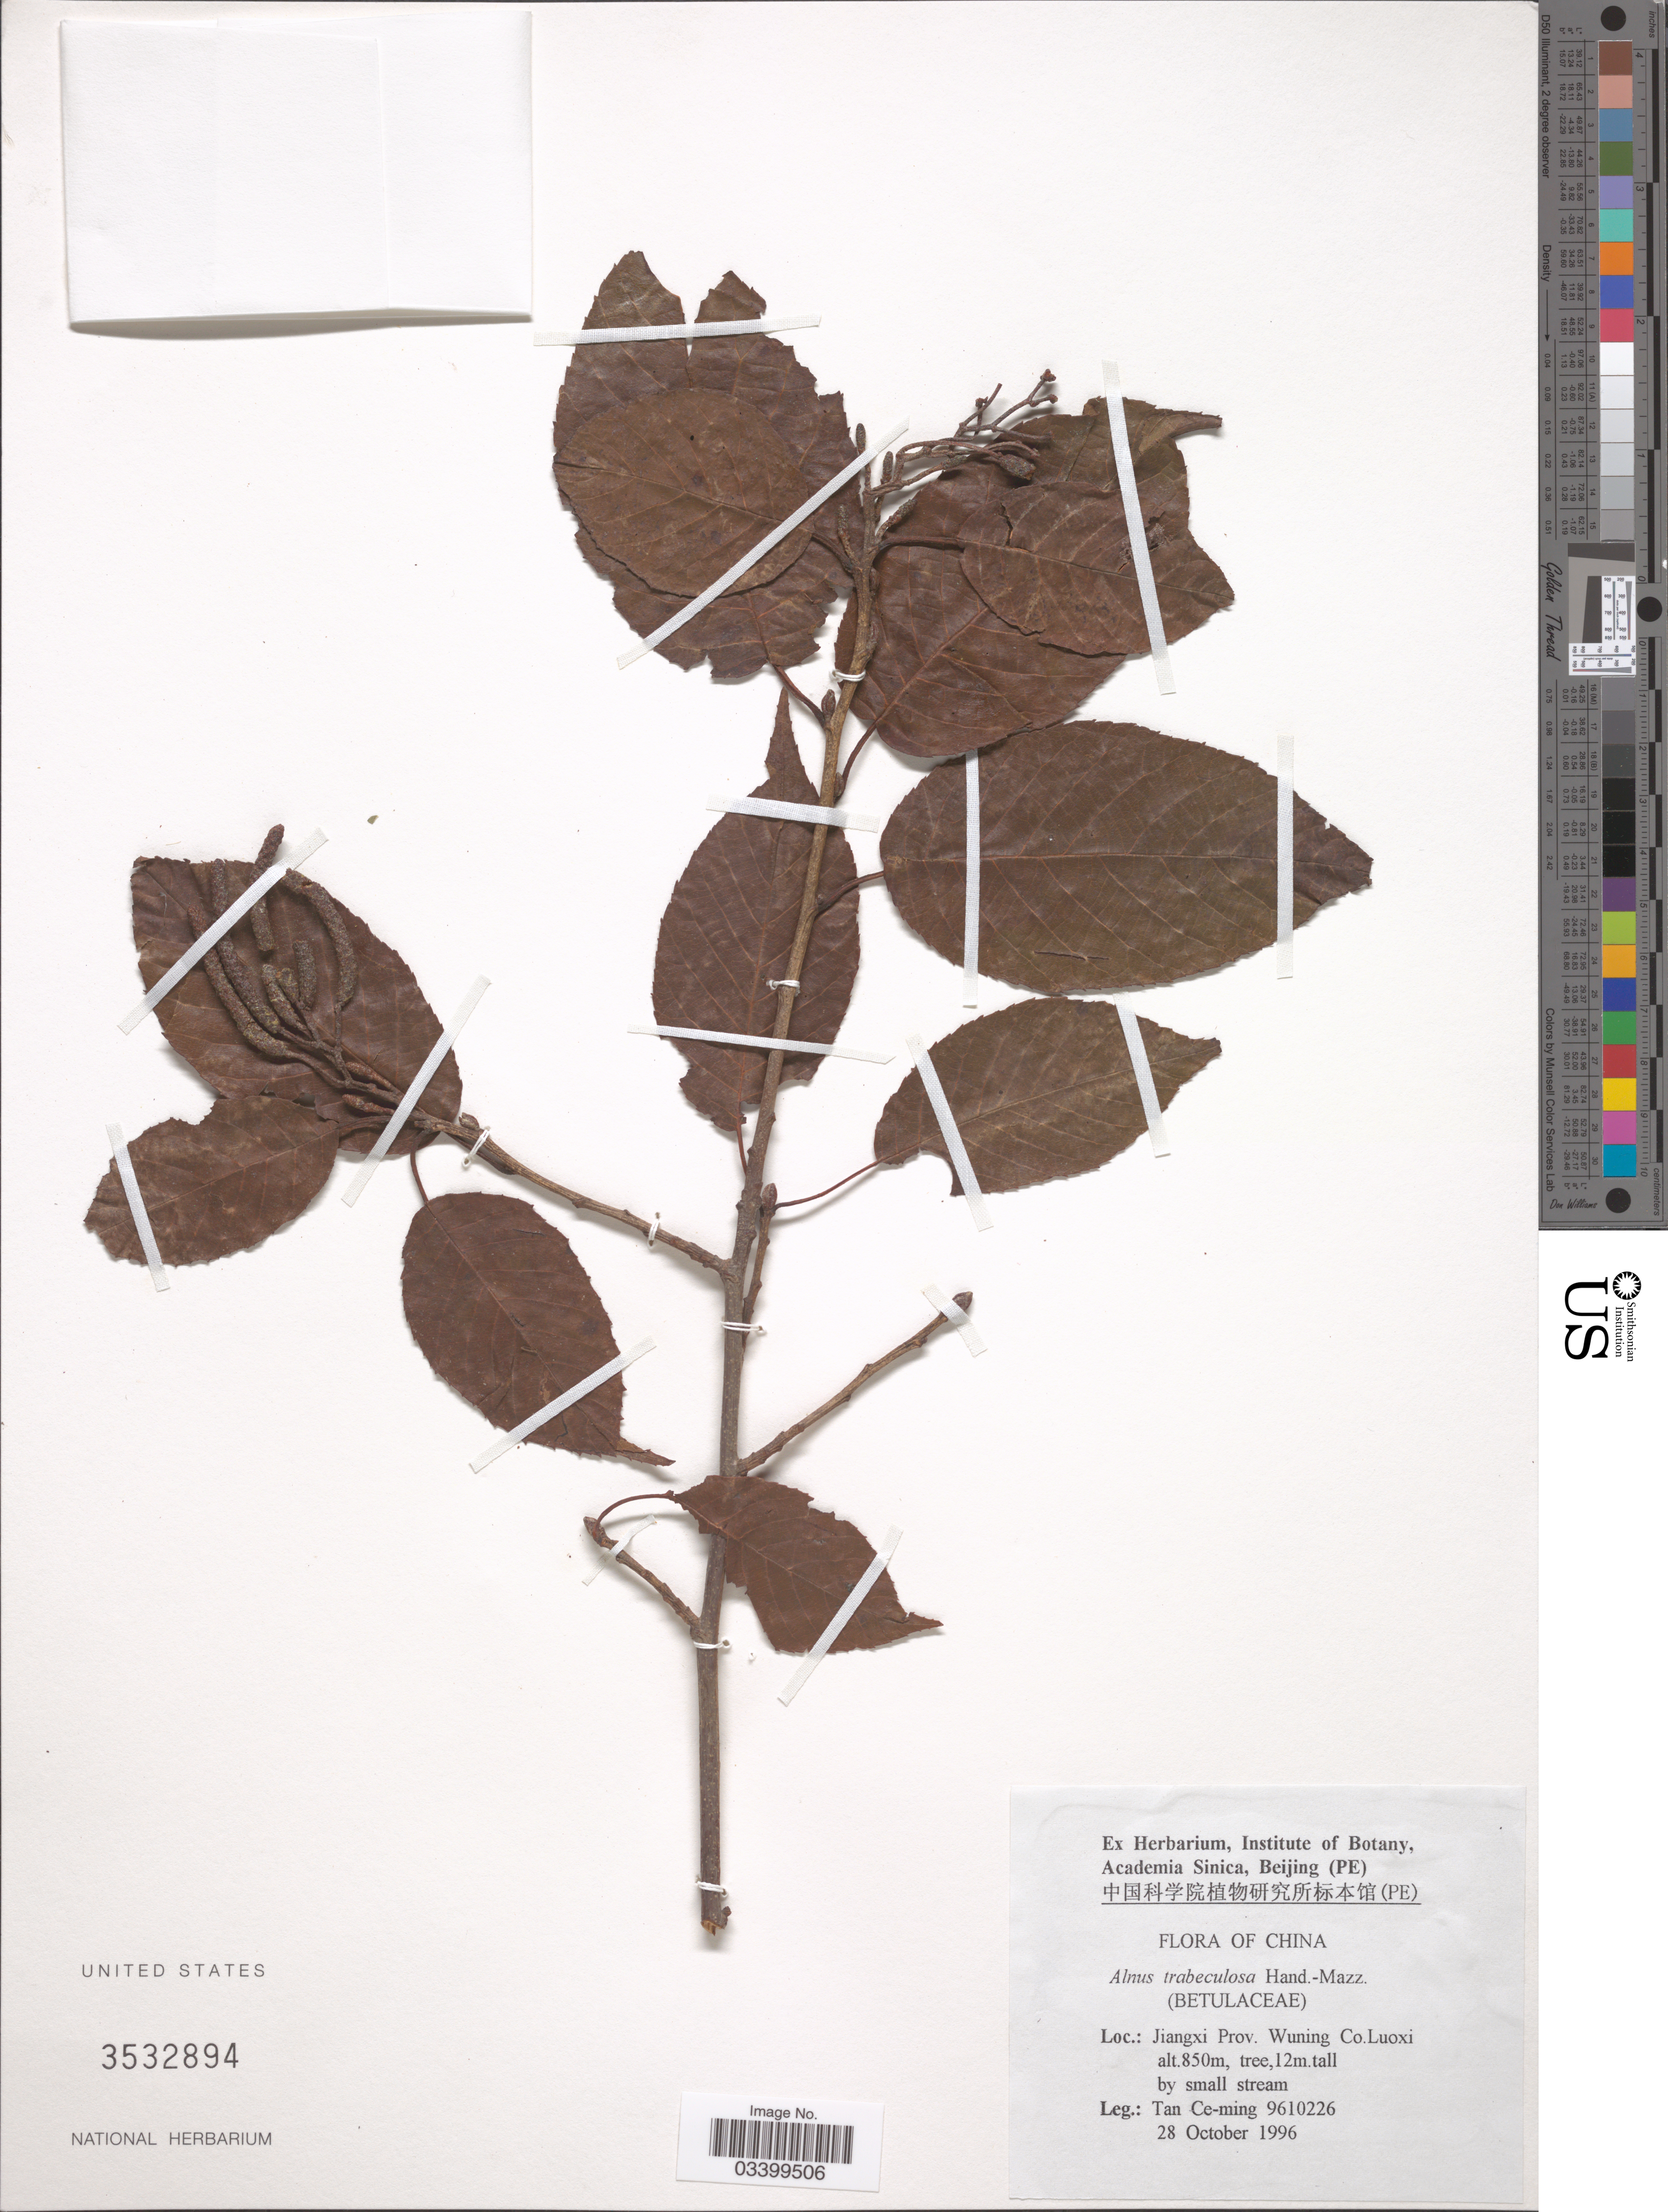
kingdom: Plantae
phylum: Tracheophyta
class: Magnoliopsida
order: Fagales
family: Betulaceae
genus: Alnus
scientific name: Alnus trabeculosa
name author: Hand.-Mazz.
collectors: Tan Ce-Ming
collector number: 9610226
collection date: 1996-10-28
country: China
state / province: Jiangxi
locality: Wuning Co. Luoxi.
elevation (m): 850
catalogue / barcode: US 3532894